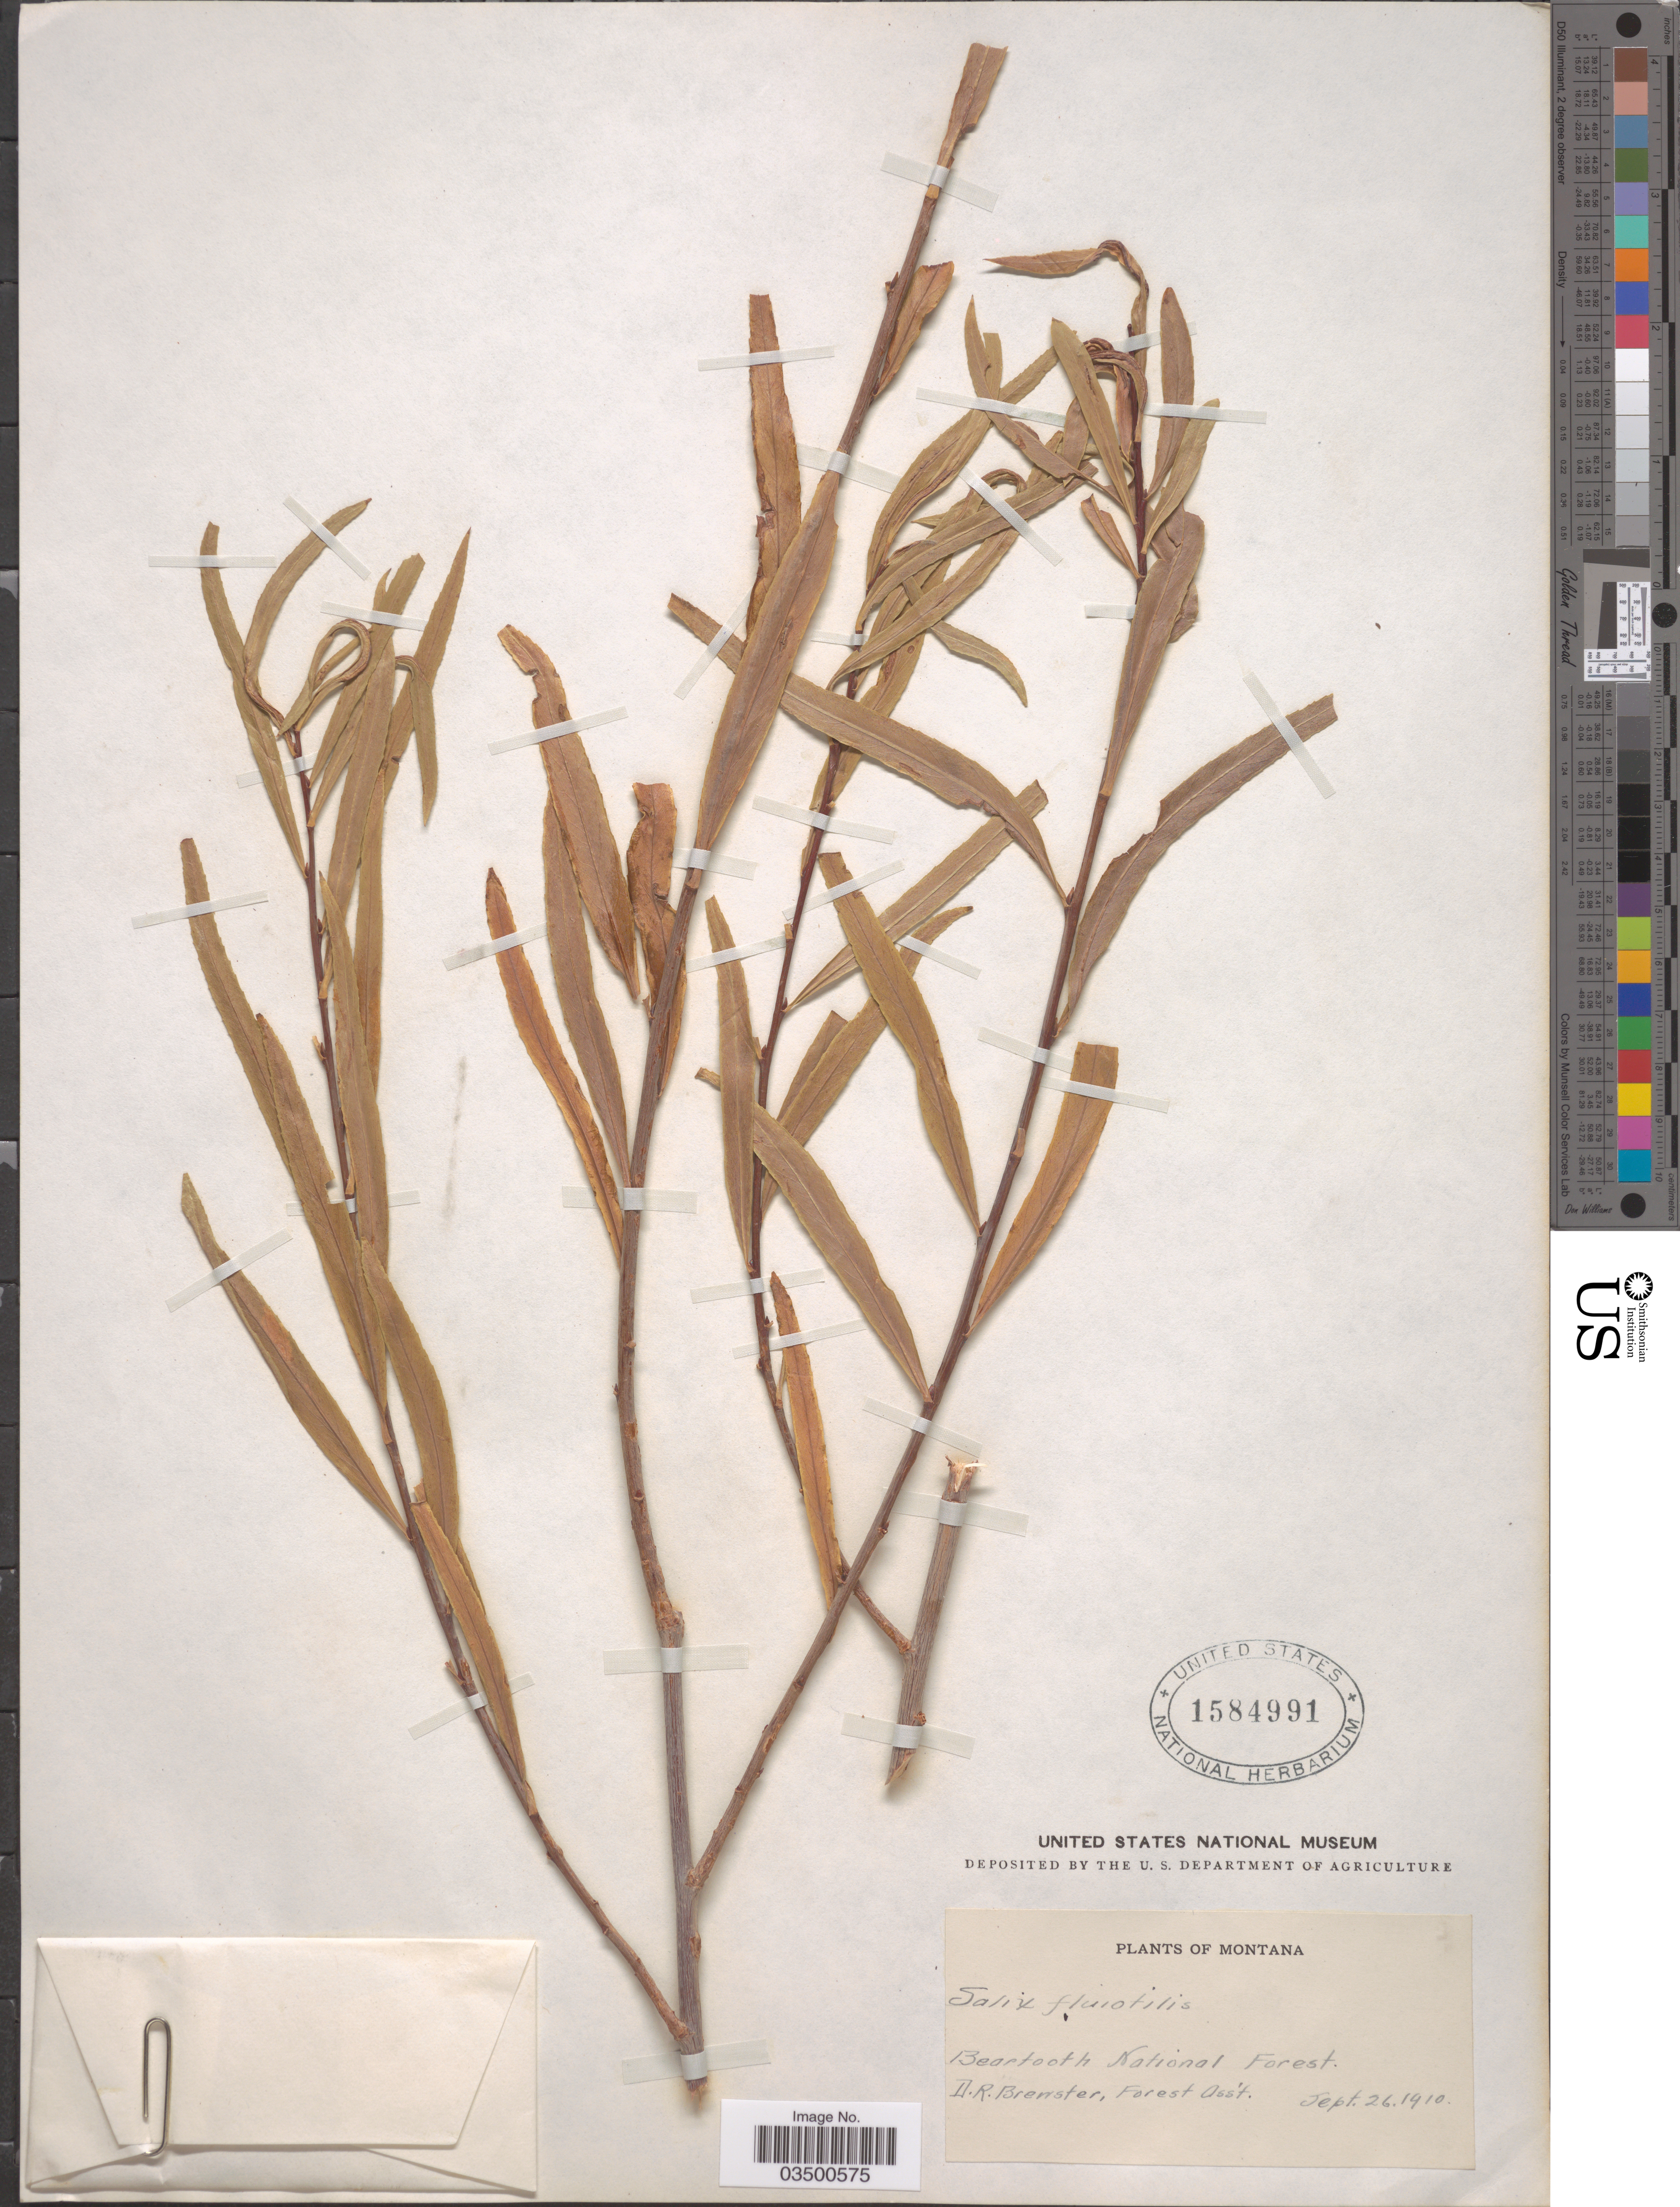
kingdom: Plantae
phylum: Tracheophyta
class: Magnoliopsida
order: Malpighiales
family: Salicaceae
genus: Salix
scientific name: Salix fluviatilis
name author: Nutt.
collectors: D. Brewster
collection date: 1910-09-26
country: United States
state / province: Montana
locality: Beartooth National Forest.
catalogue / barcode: US 1584991